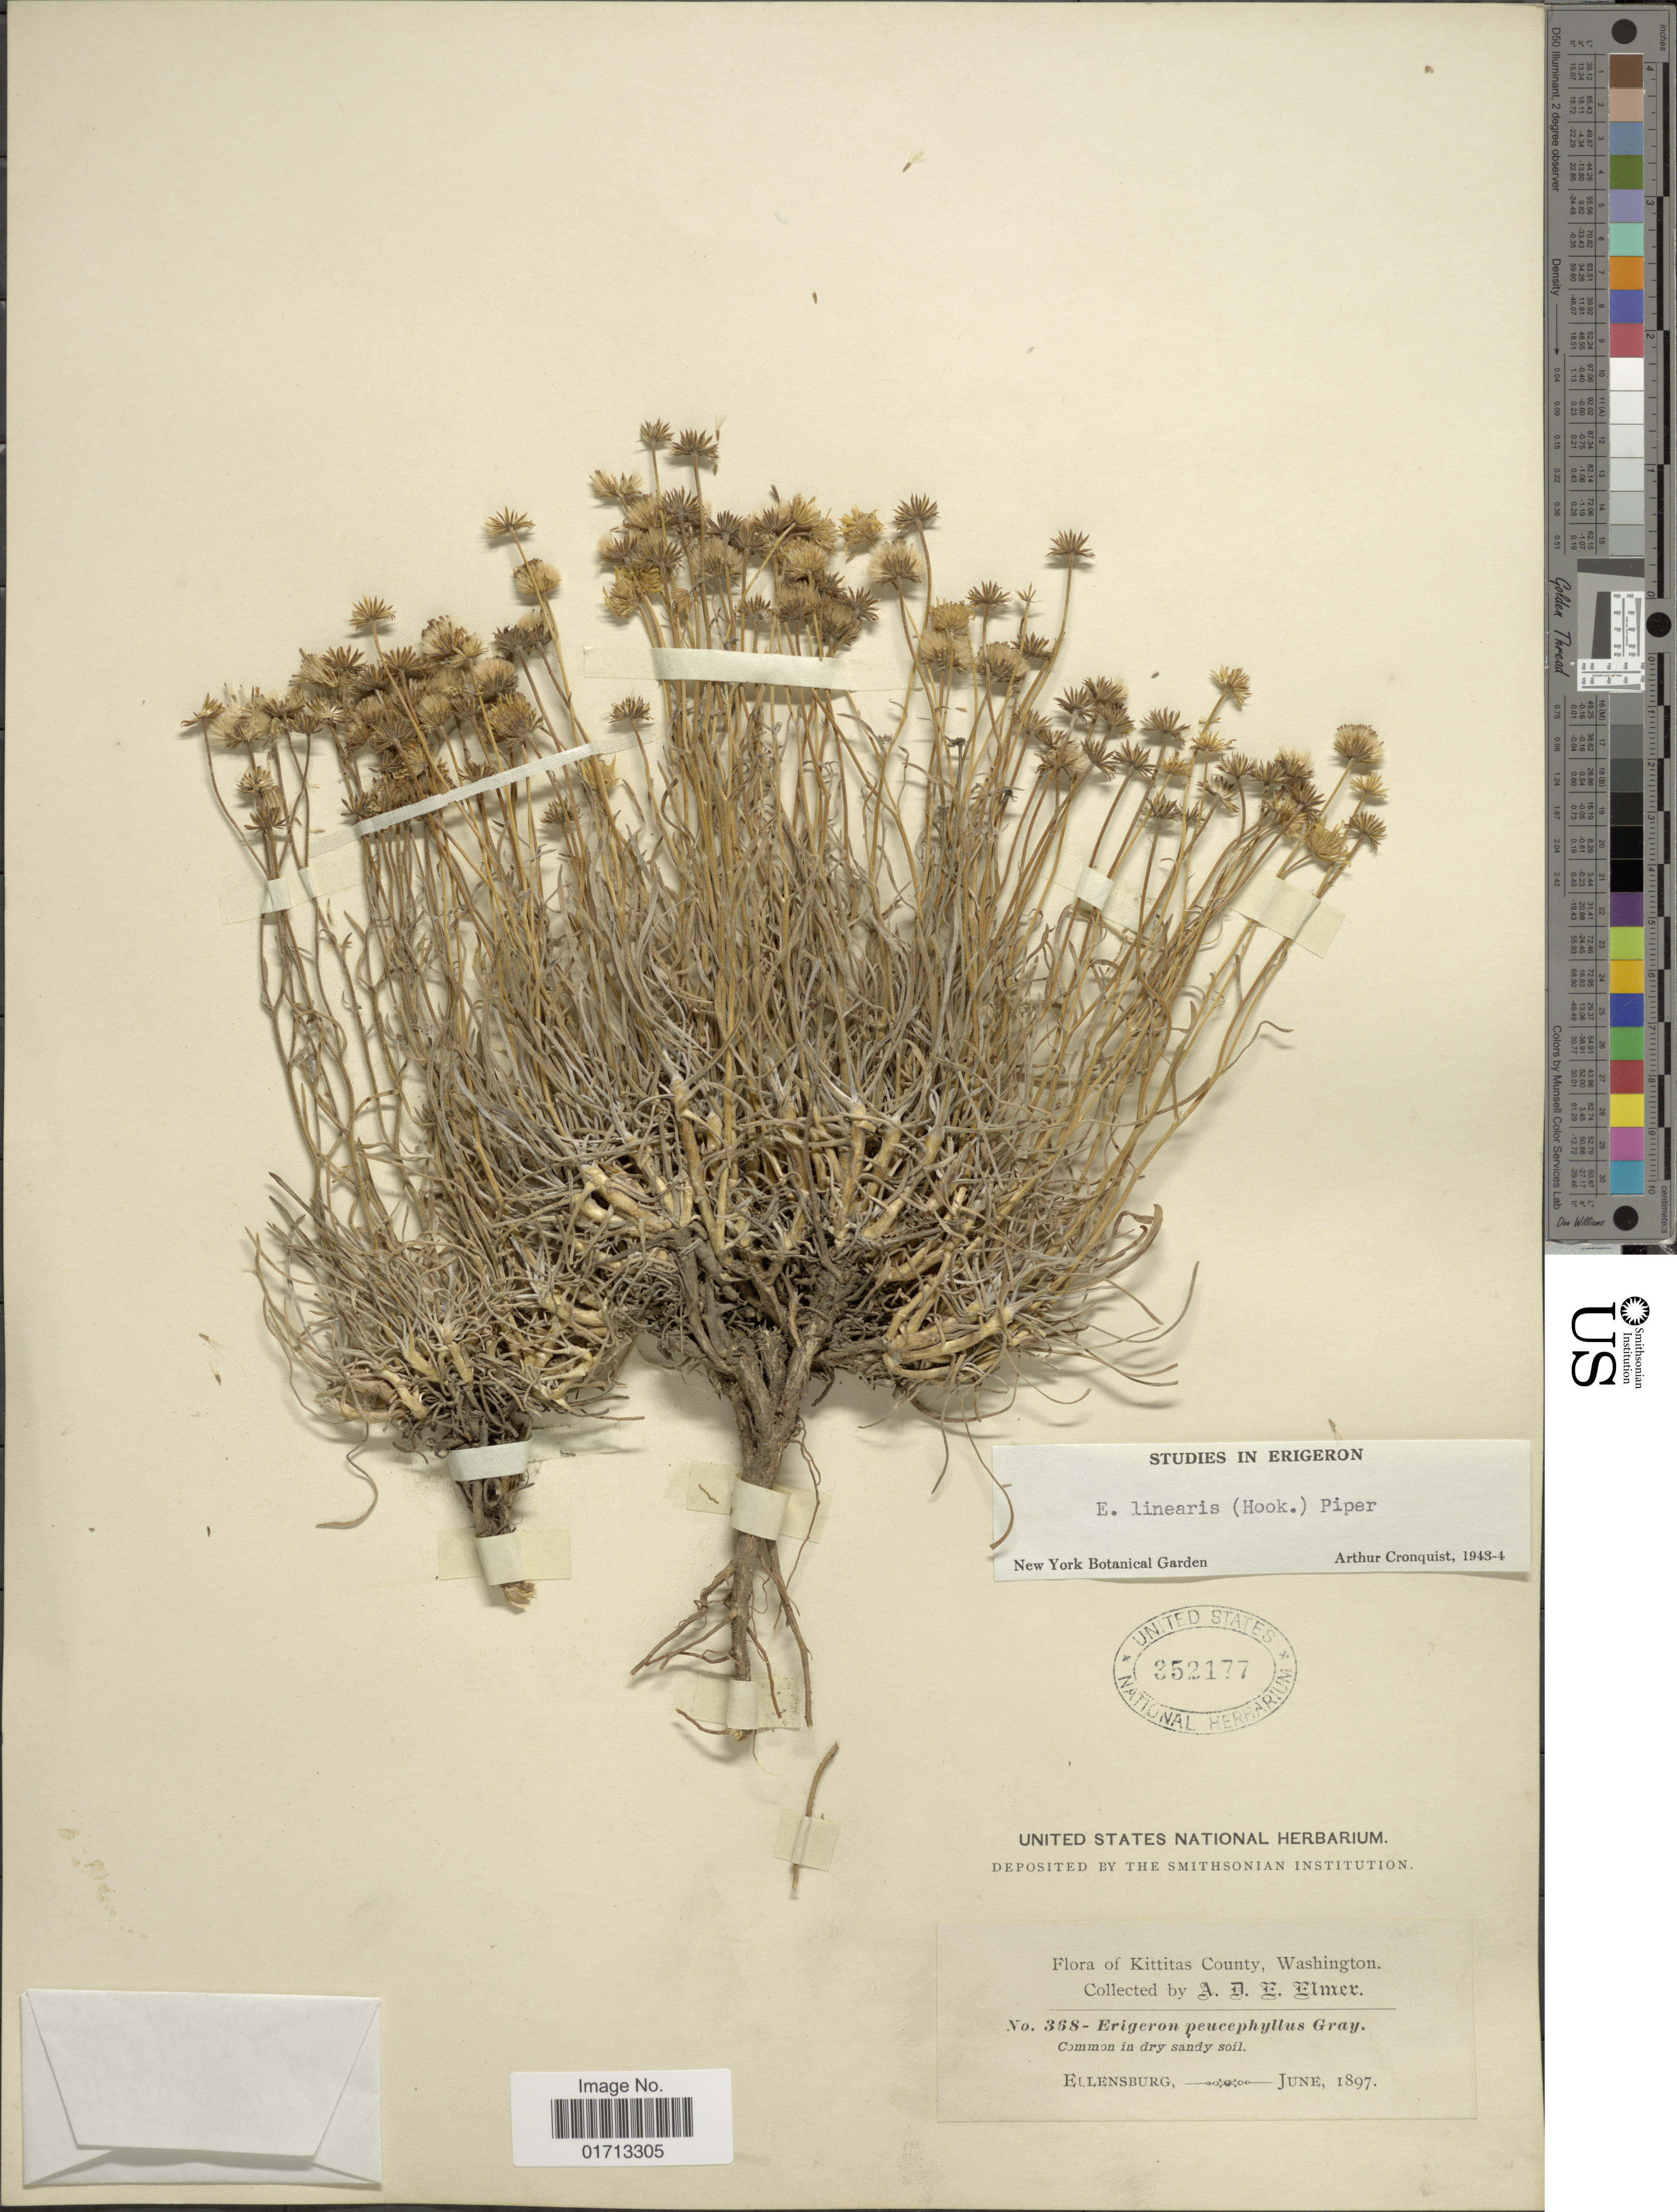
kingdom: Plantae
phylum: Tracheophyta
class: Magnoliopsida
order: Asterales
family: Asteraceae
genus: Erigeron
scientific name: Erigeron linearis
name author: (Hook.) Piper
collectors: A. D. E. Elmer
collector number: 368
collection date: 1897-06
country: United States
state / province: Washington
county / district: Kittitas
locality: Kittitas County. Ellensburg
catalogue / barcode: US 352177